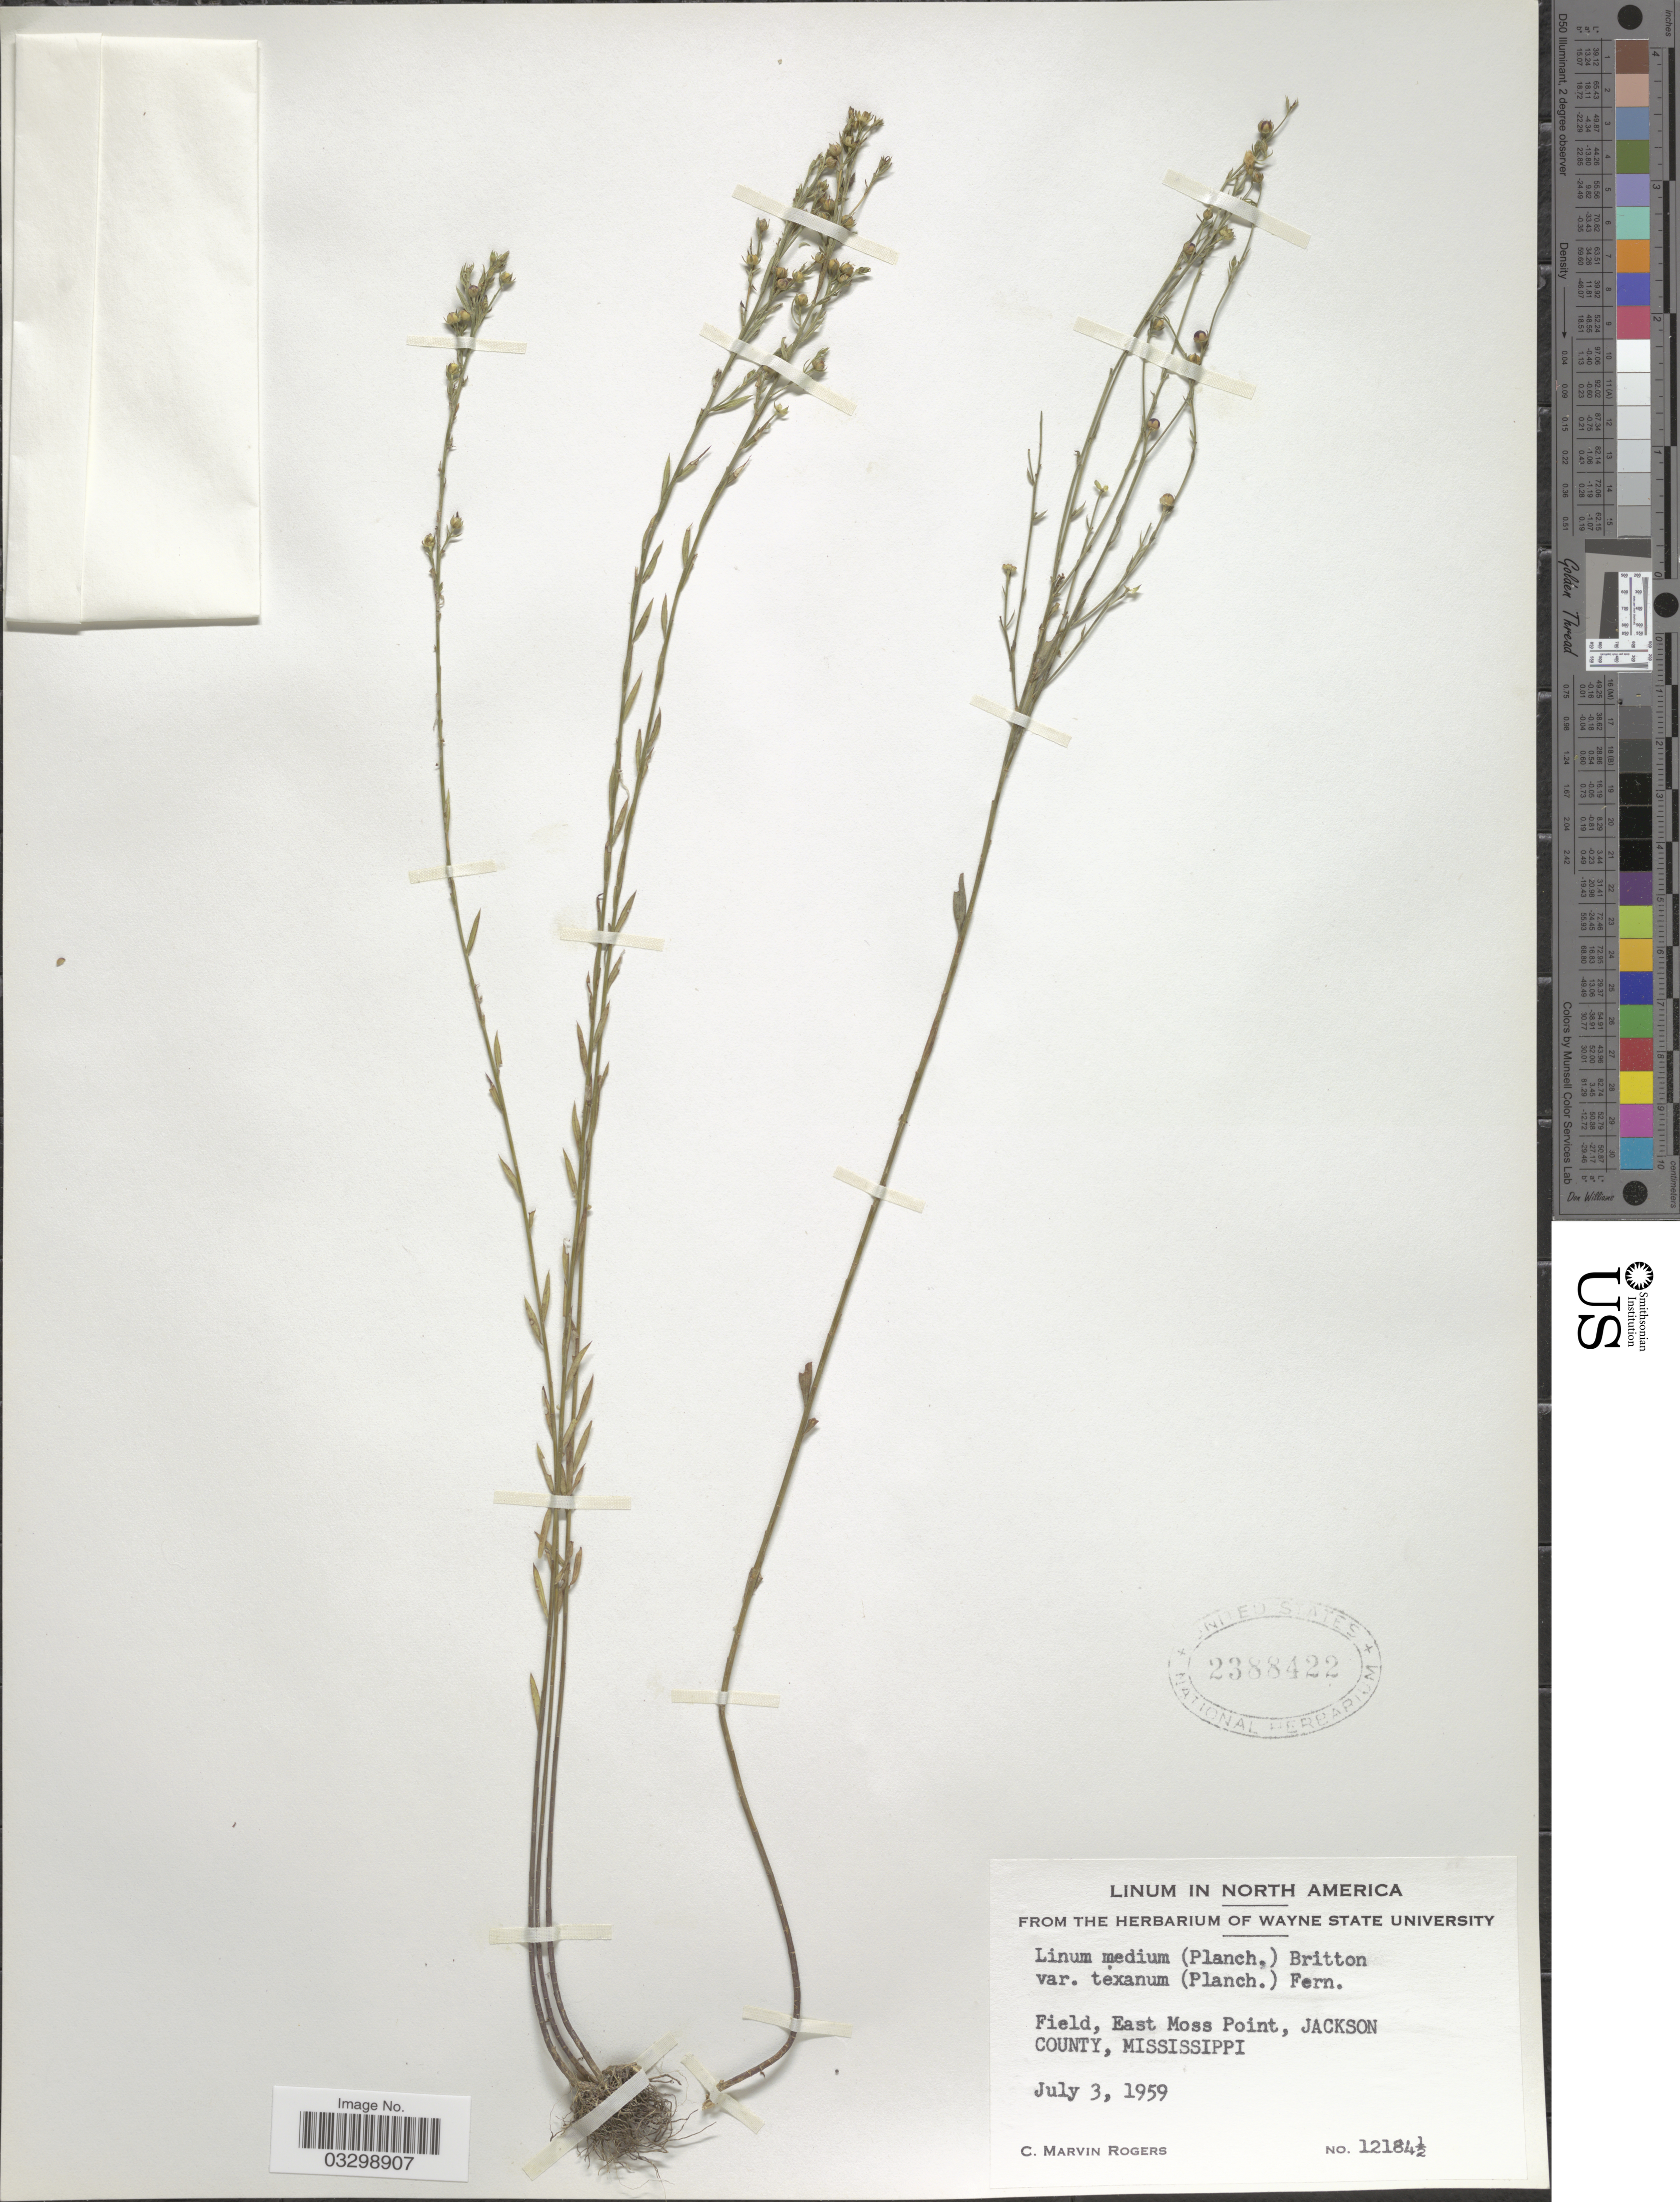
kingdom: Plantae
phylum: Tracheophyta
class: Magnoliopsida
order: Malpighiales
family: Linaceae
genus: Linum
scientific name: Linum medium var. texanum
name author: (Planch.) Fernald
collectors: C. M. Rogers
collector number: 12184½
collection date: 1959-07-03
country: United States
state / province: Mississippi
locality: Field, East Moss Point, Jackson County.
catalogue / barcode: US 2388422